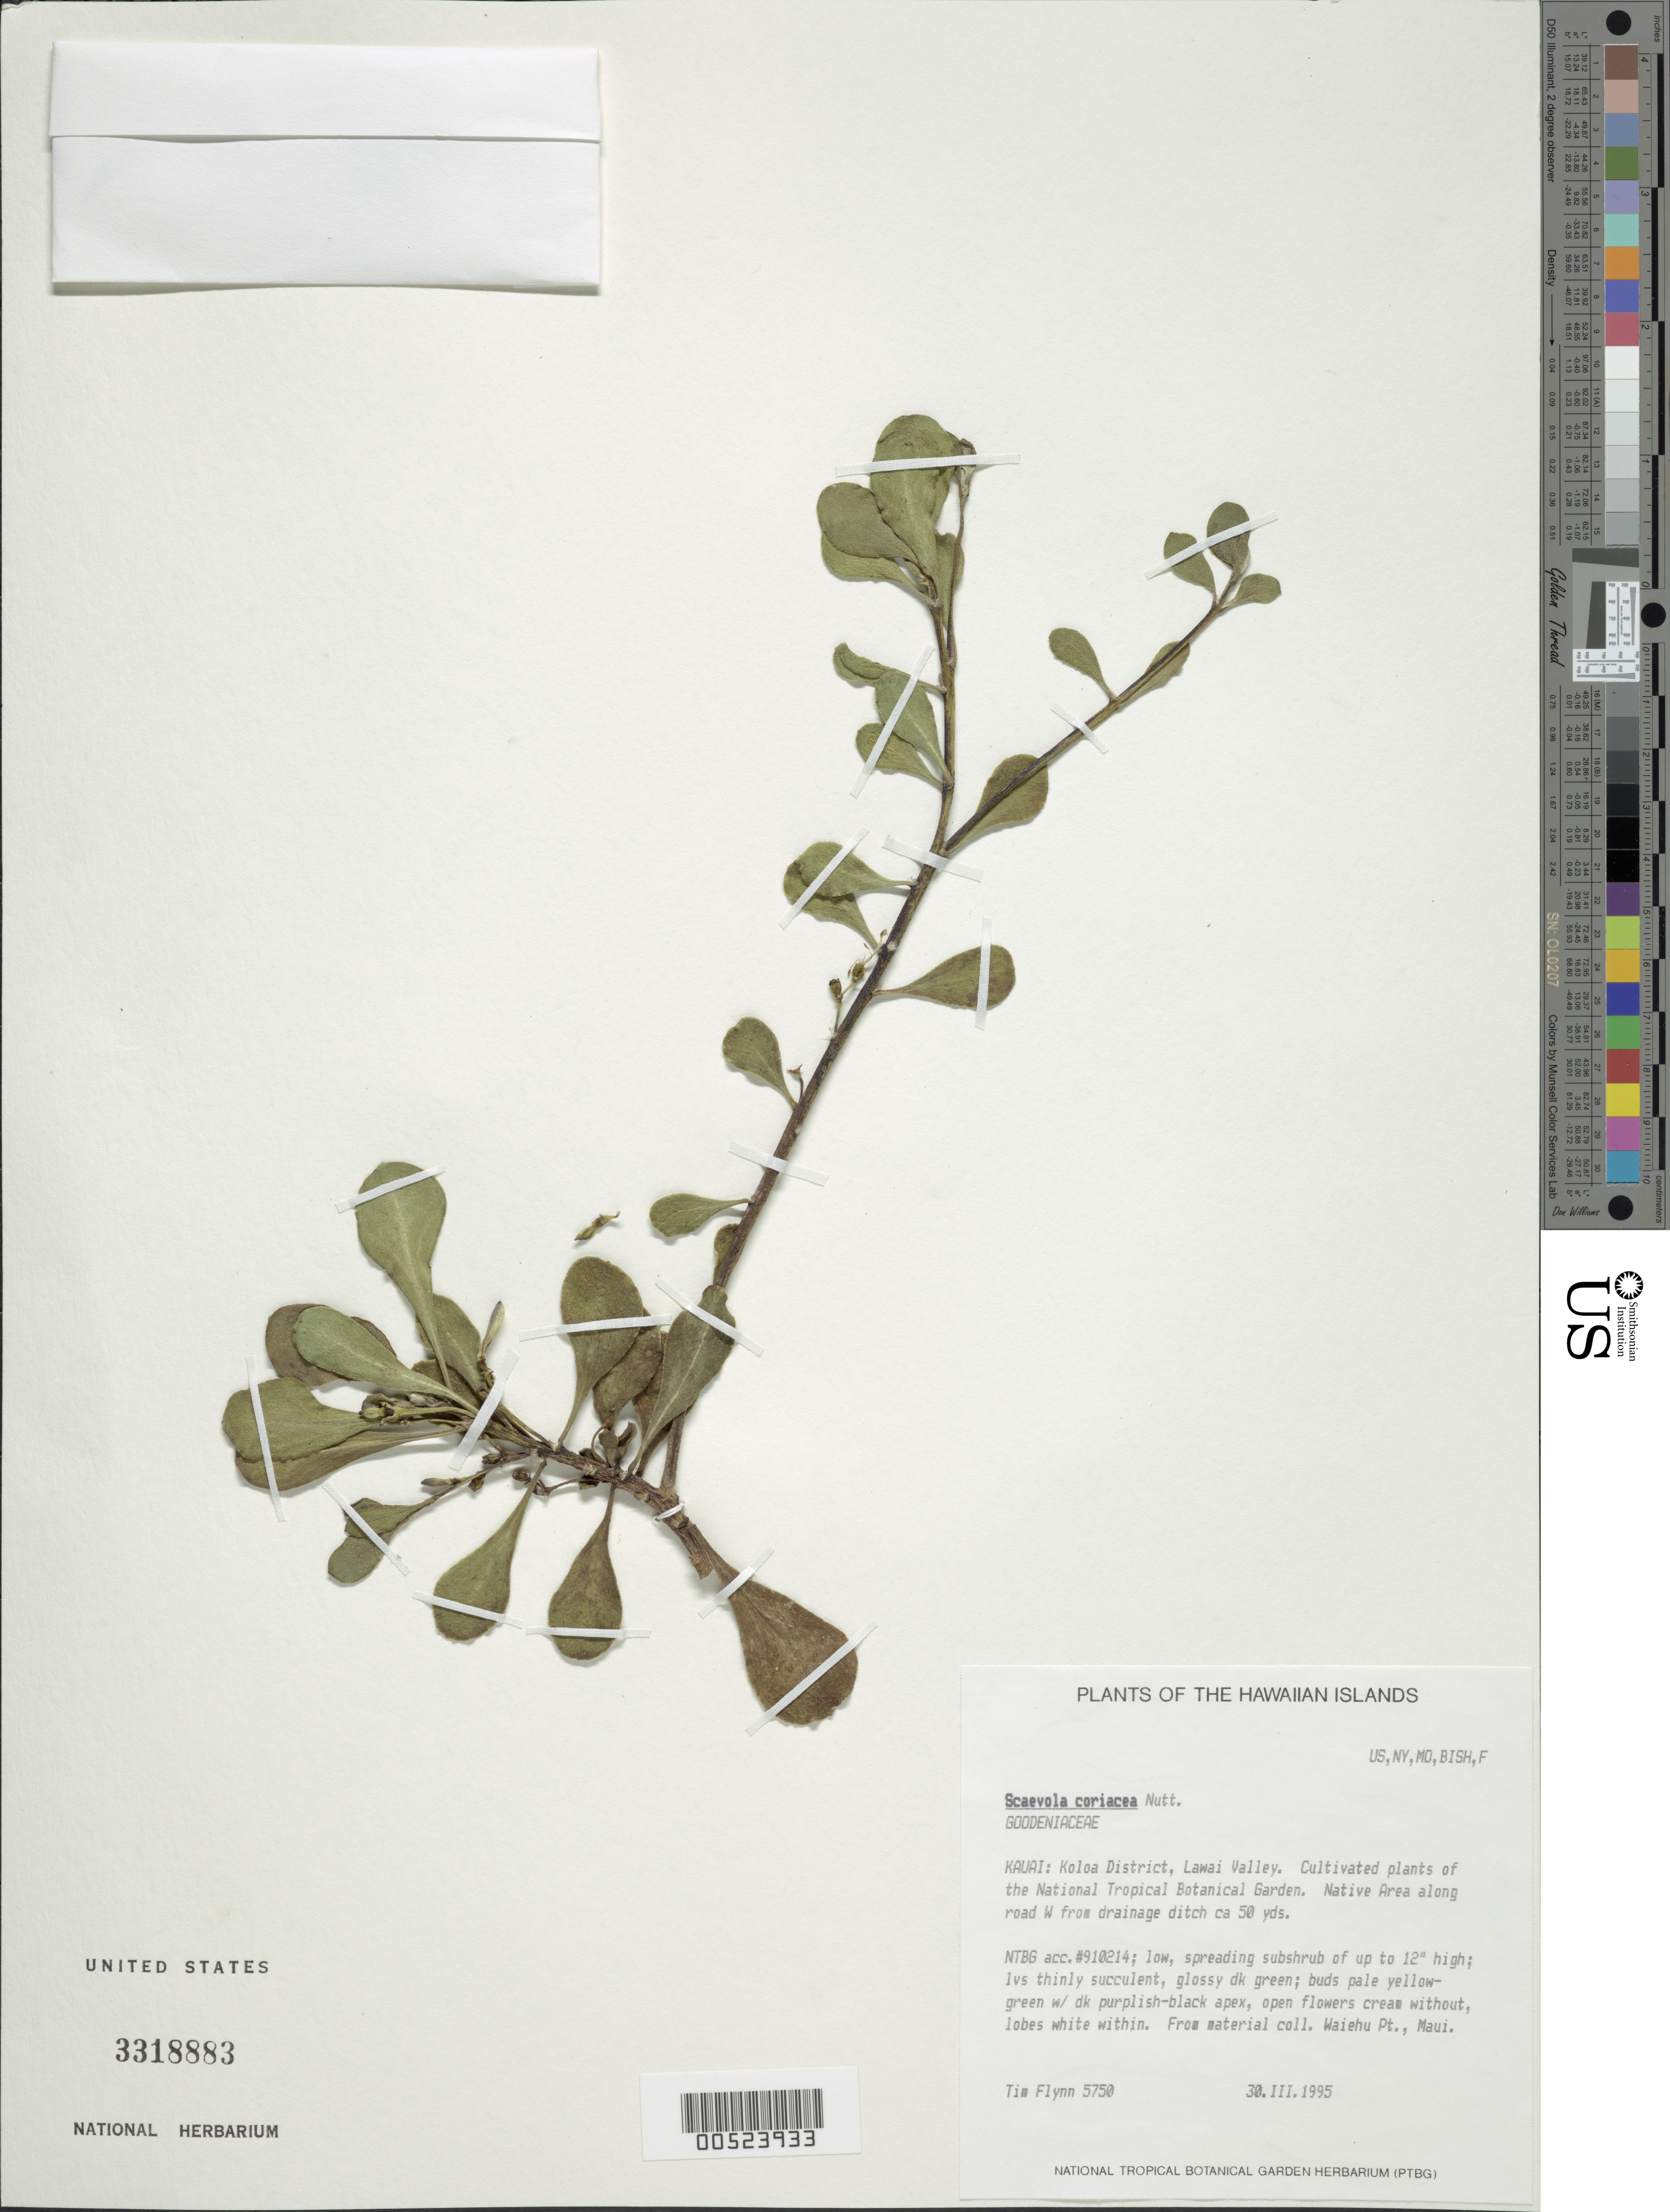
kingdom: Plantae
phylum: Tracheophyta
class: Magnoliopsida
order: Asterales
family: Goodeniaceae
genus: Scaevola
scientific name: Scaevola coriacea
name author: Nutt.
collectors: T. W. Flynn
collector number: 5750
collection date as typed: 30 Mar 1995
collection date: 1995-03-30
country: United States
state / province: Hawaii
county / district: Kauai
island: Kaua'i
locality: Koloa Dist, Lawai Valley, National Tropical Botanical Garden, Native Area along rd W from drainage ditch ca 50 yards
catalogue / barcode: US 3318883